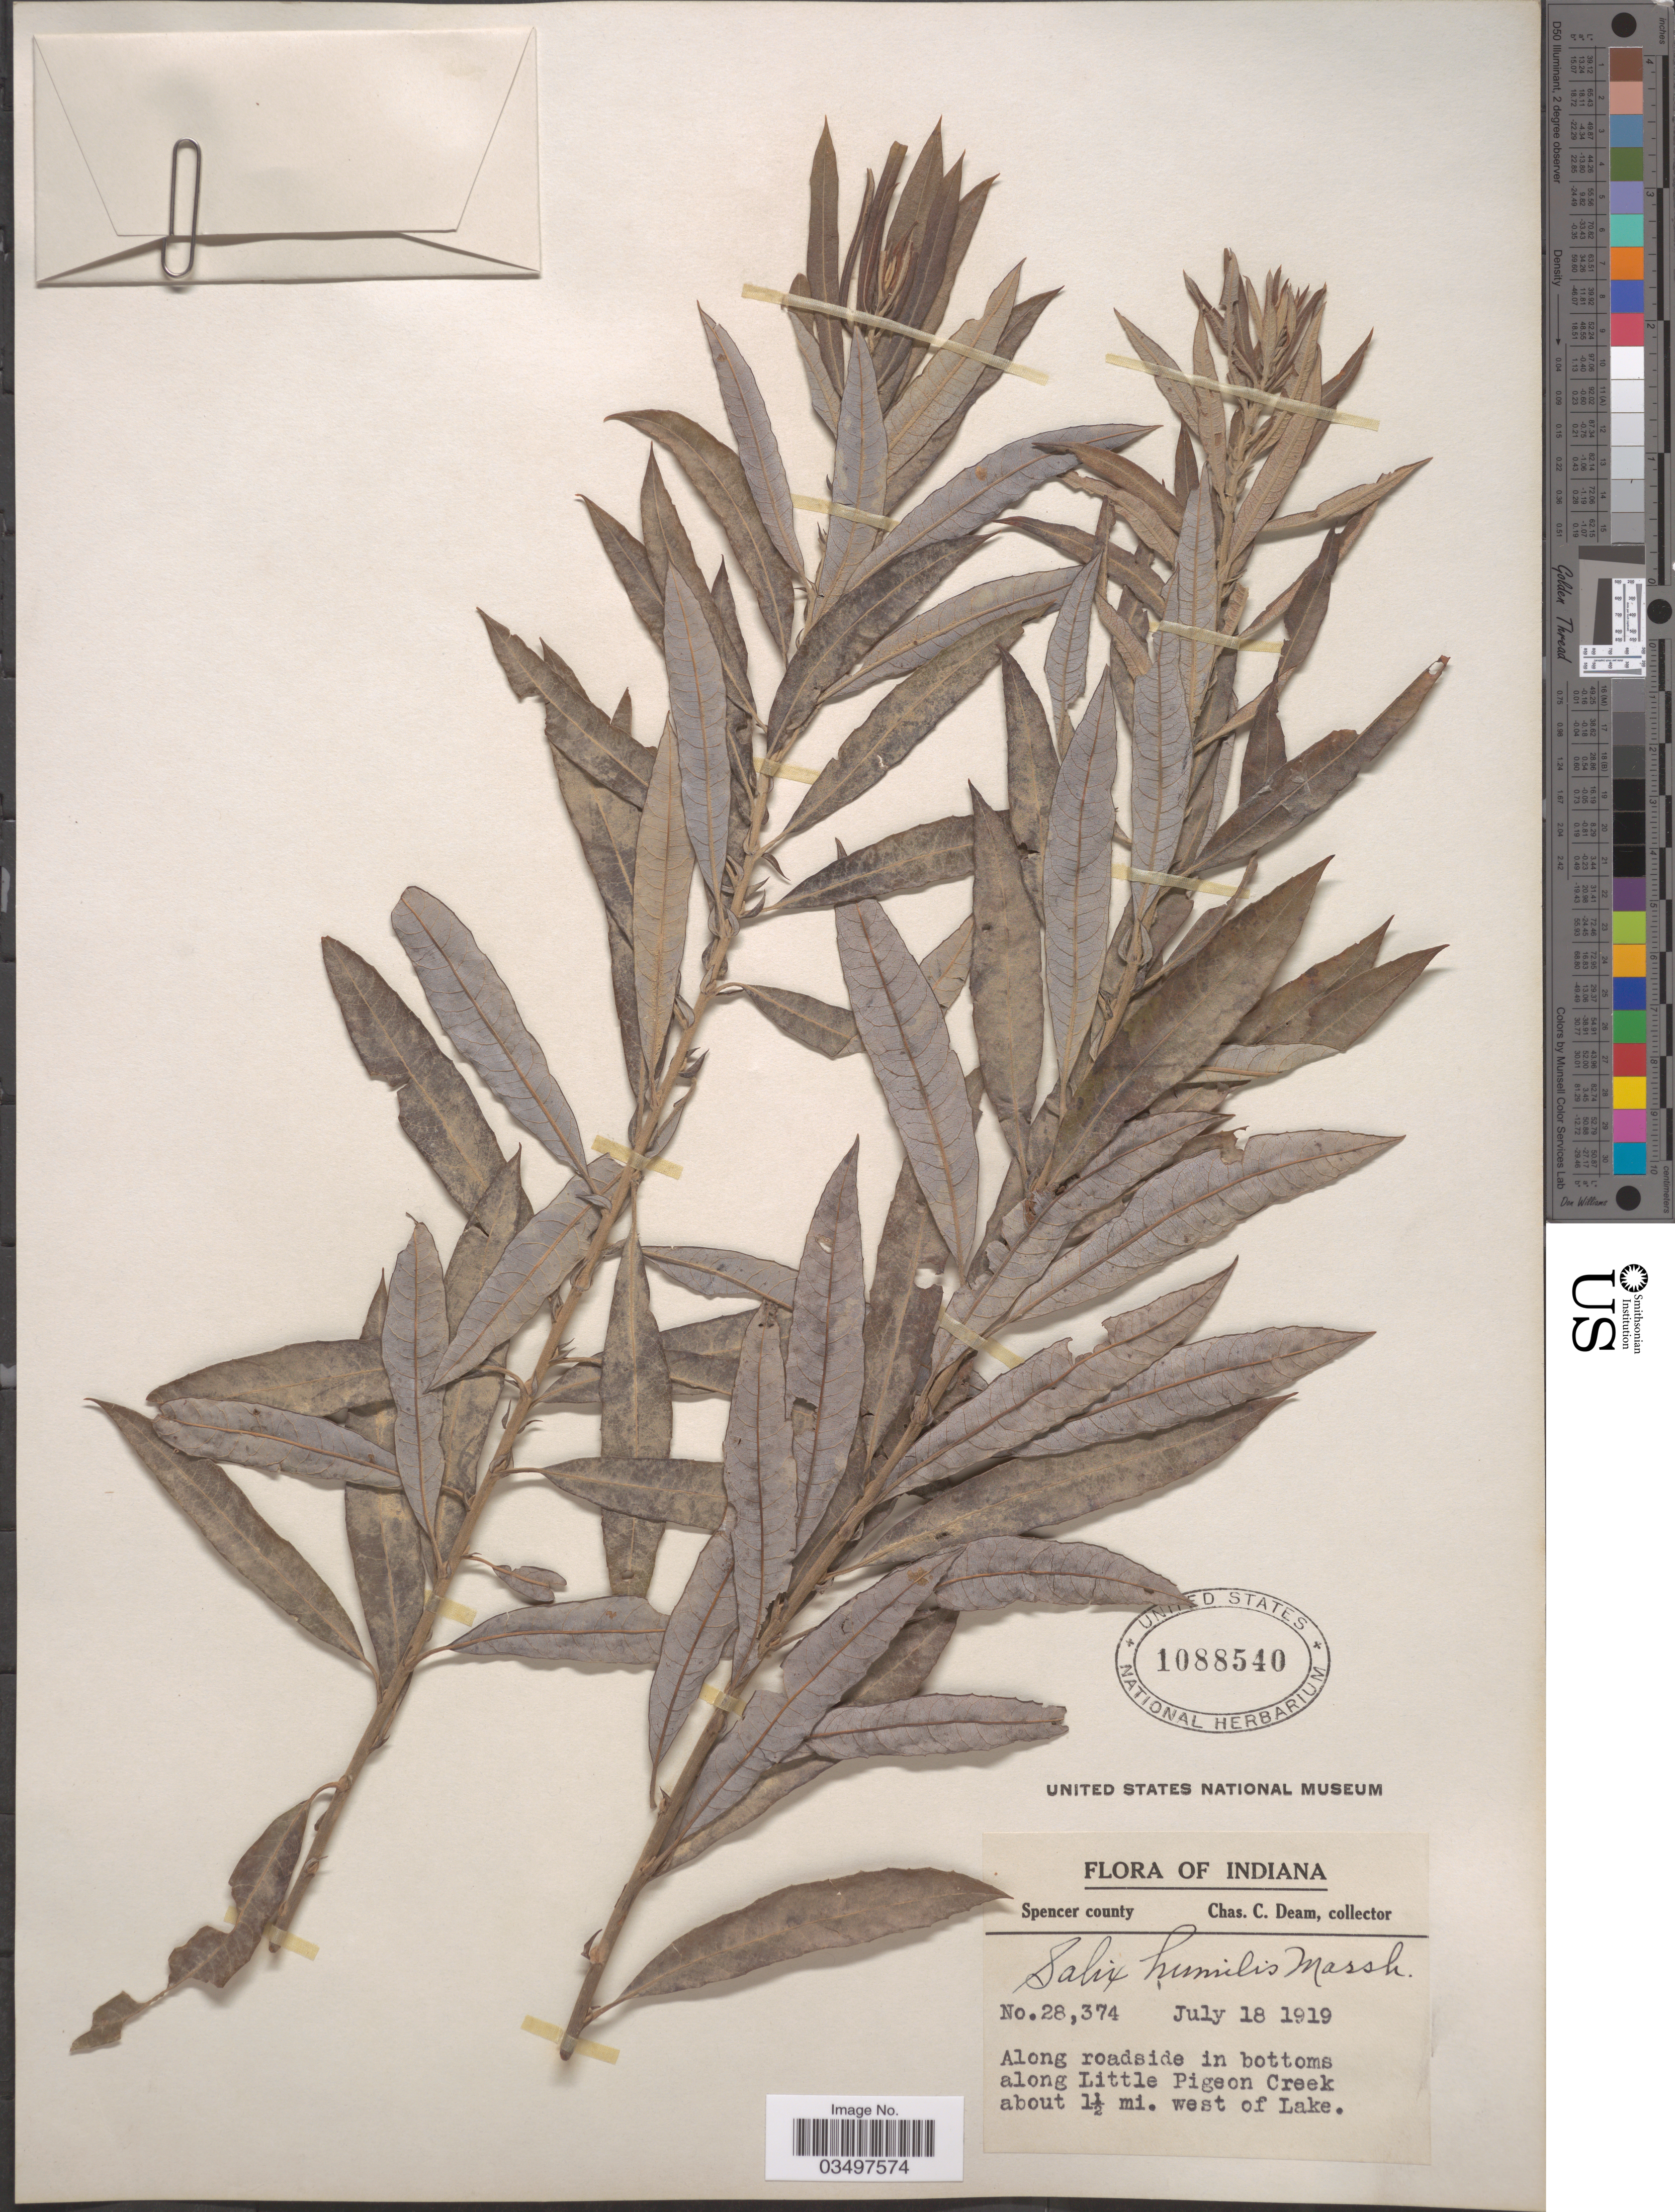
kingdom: Plantae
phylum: Tracheophyta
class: Magnoliopsida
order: Malpighiales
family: Salicaceae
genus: Salix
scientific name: Salix humilis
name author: Marshall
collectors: C. C. Deam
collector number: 28374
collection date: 1919-07-18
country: United States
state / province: Indiana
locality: Spencer county. Along roadside in bottoms along Little Pigeon Creek about 1½ mi. west of Lake.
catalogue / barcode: US 1088540